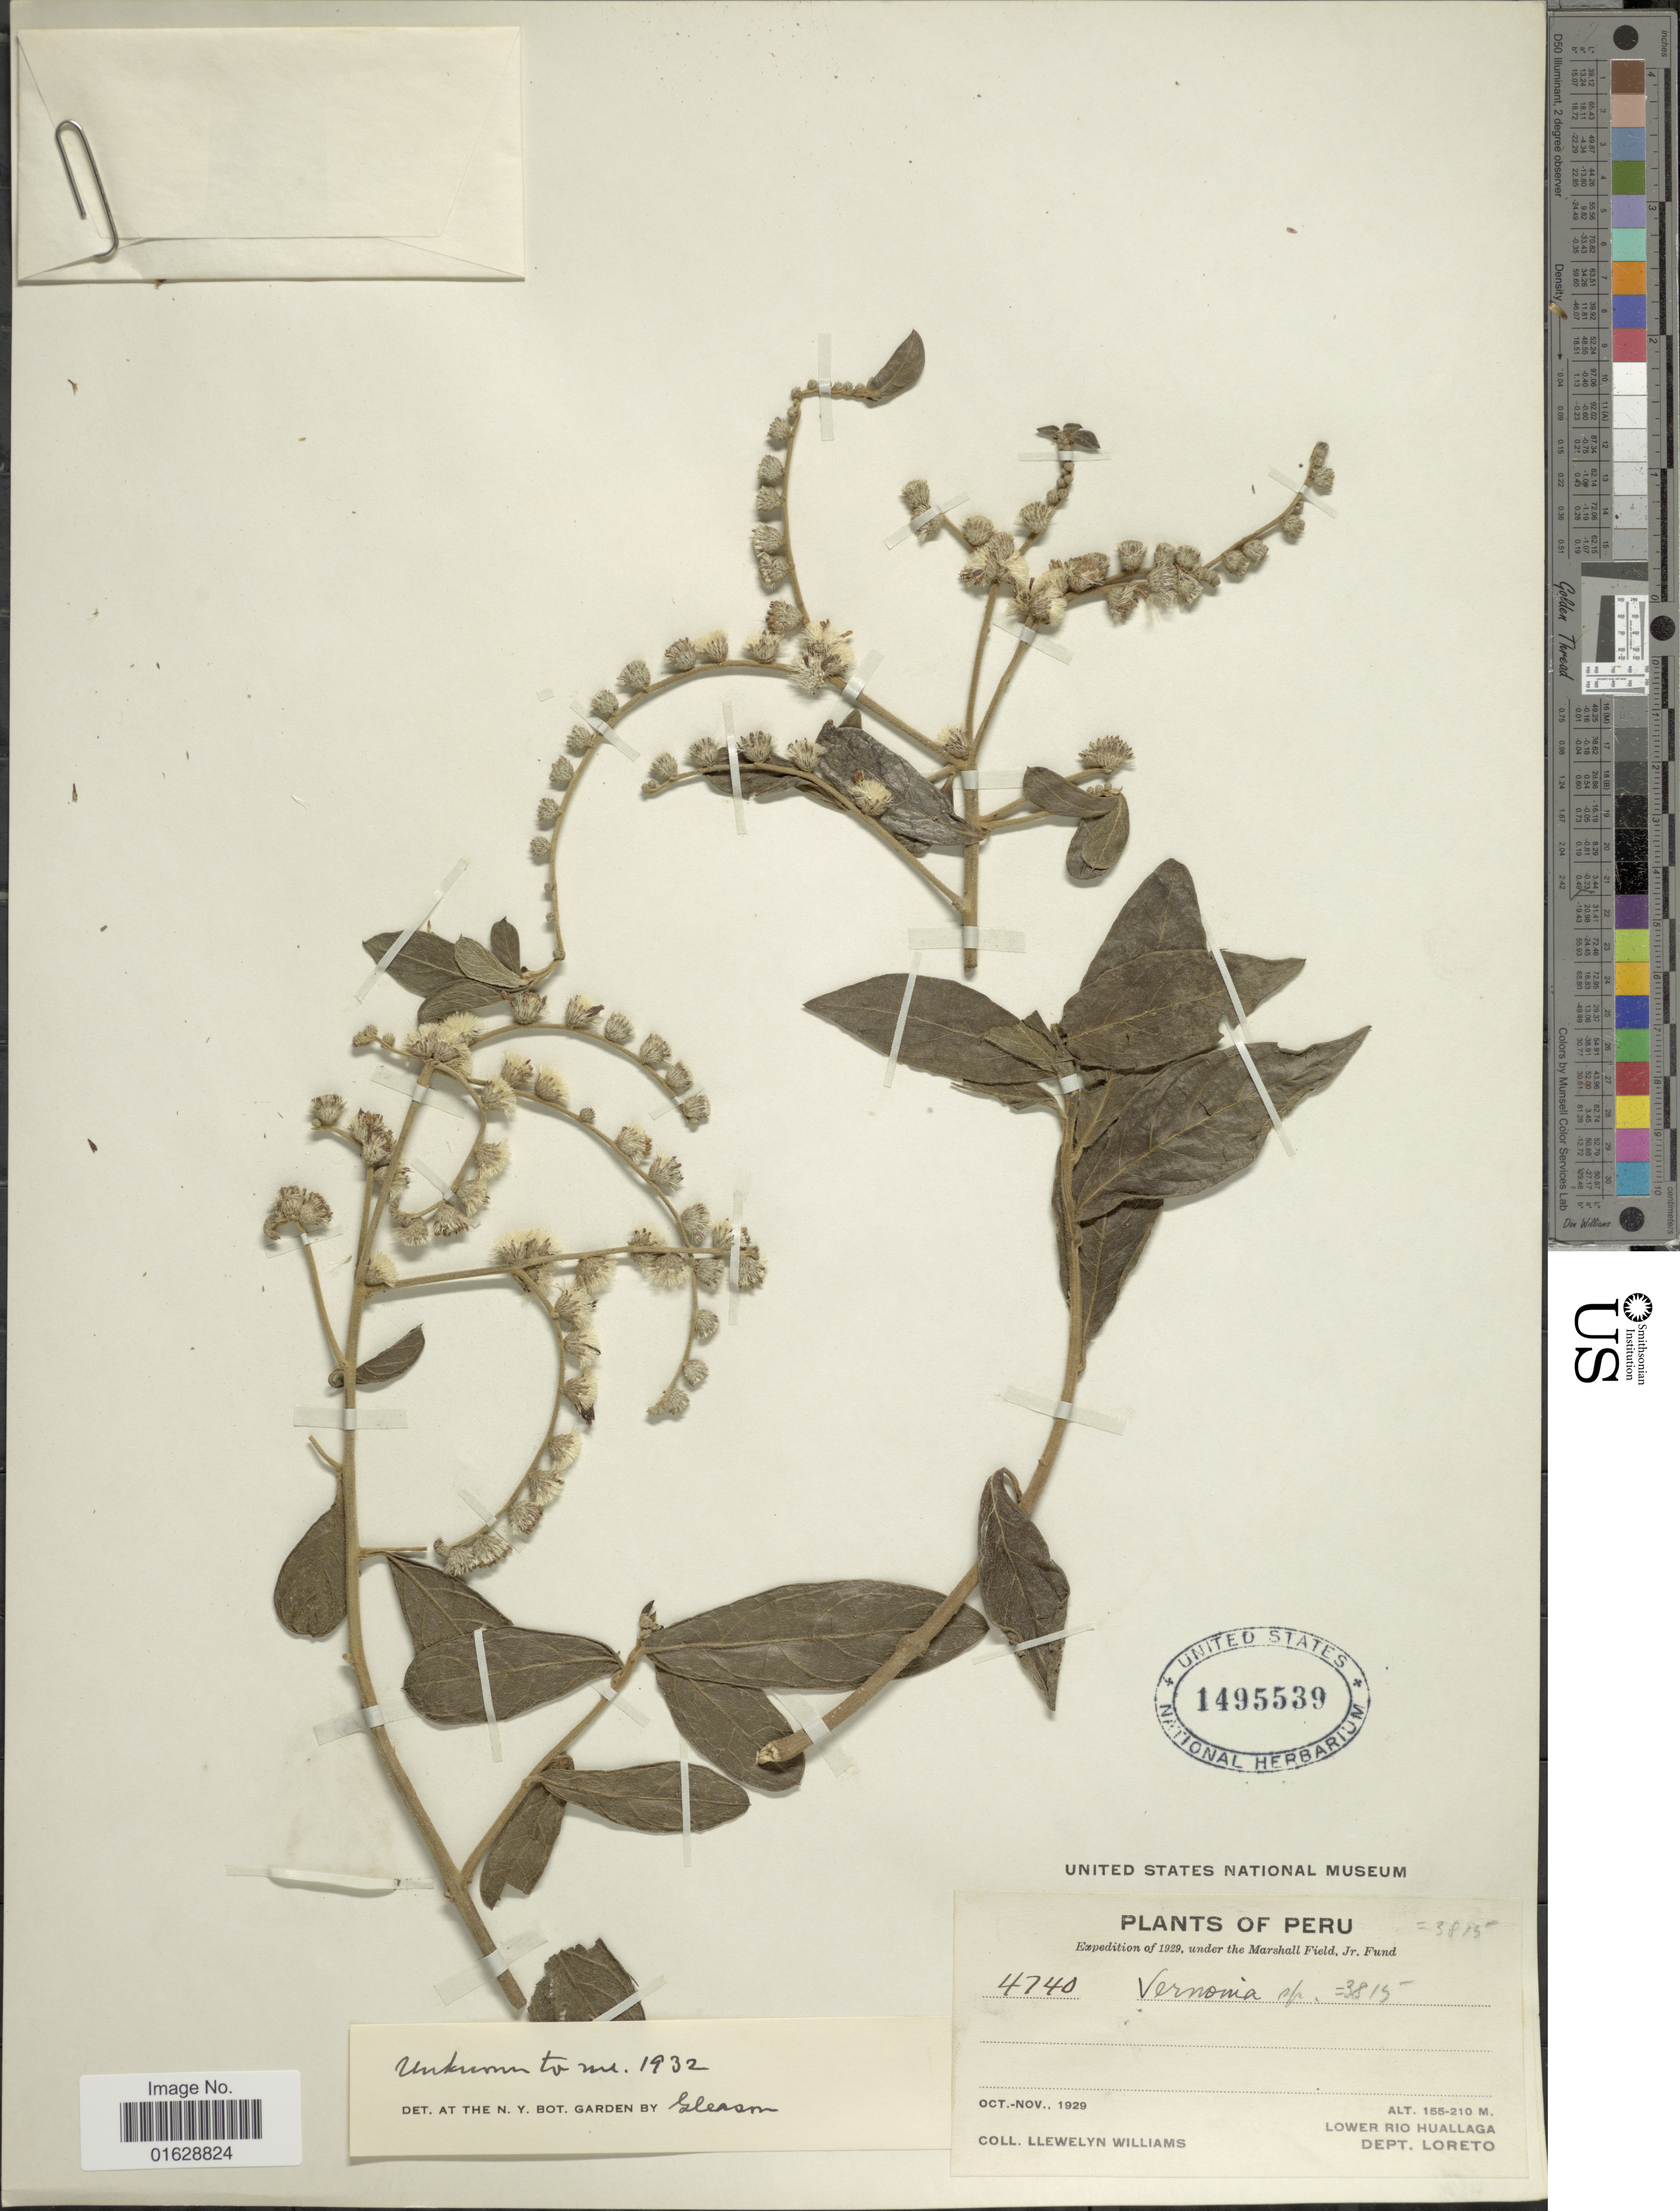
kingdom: Plantae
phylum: Tracheophyta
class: Magnoliopsida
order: Asterales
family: Asteraceae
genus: Lepidaploa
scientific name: Lepidaploa canescens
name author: (Kunth) H. Rob.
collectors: Ll. Williams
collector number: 4740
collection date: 1929-10/1929-11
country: Peru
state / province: Loreto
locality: Lower Rio Huallaga. Dept. Loreto.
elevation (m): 155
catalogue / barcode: US 1495539